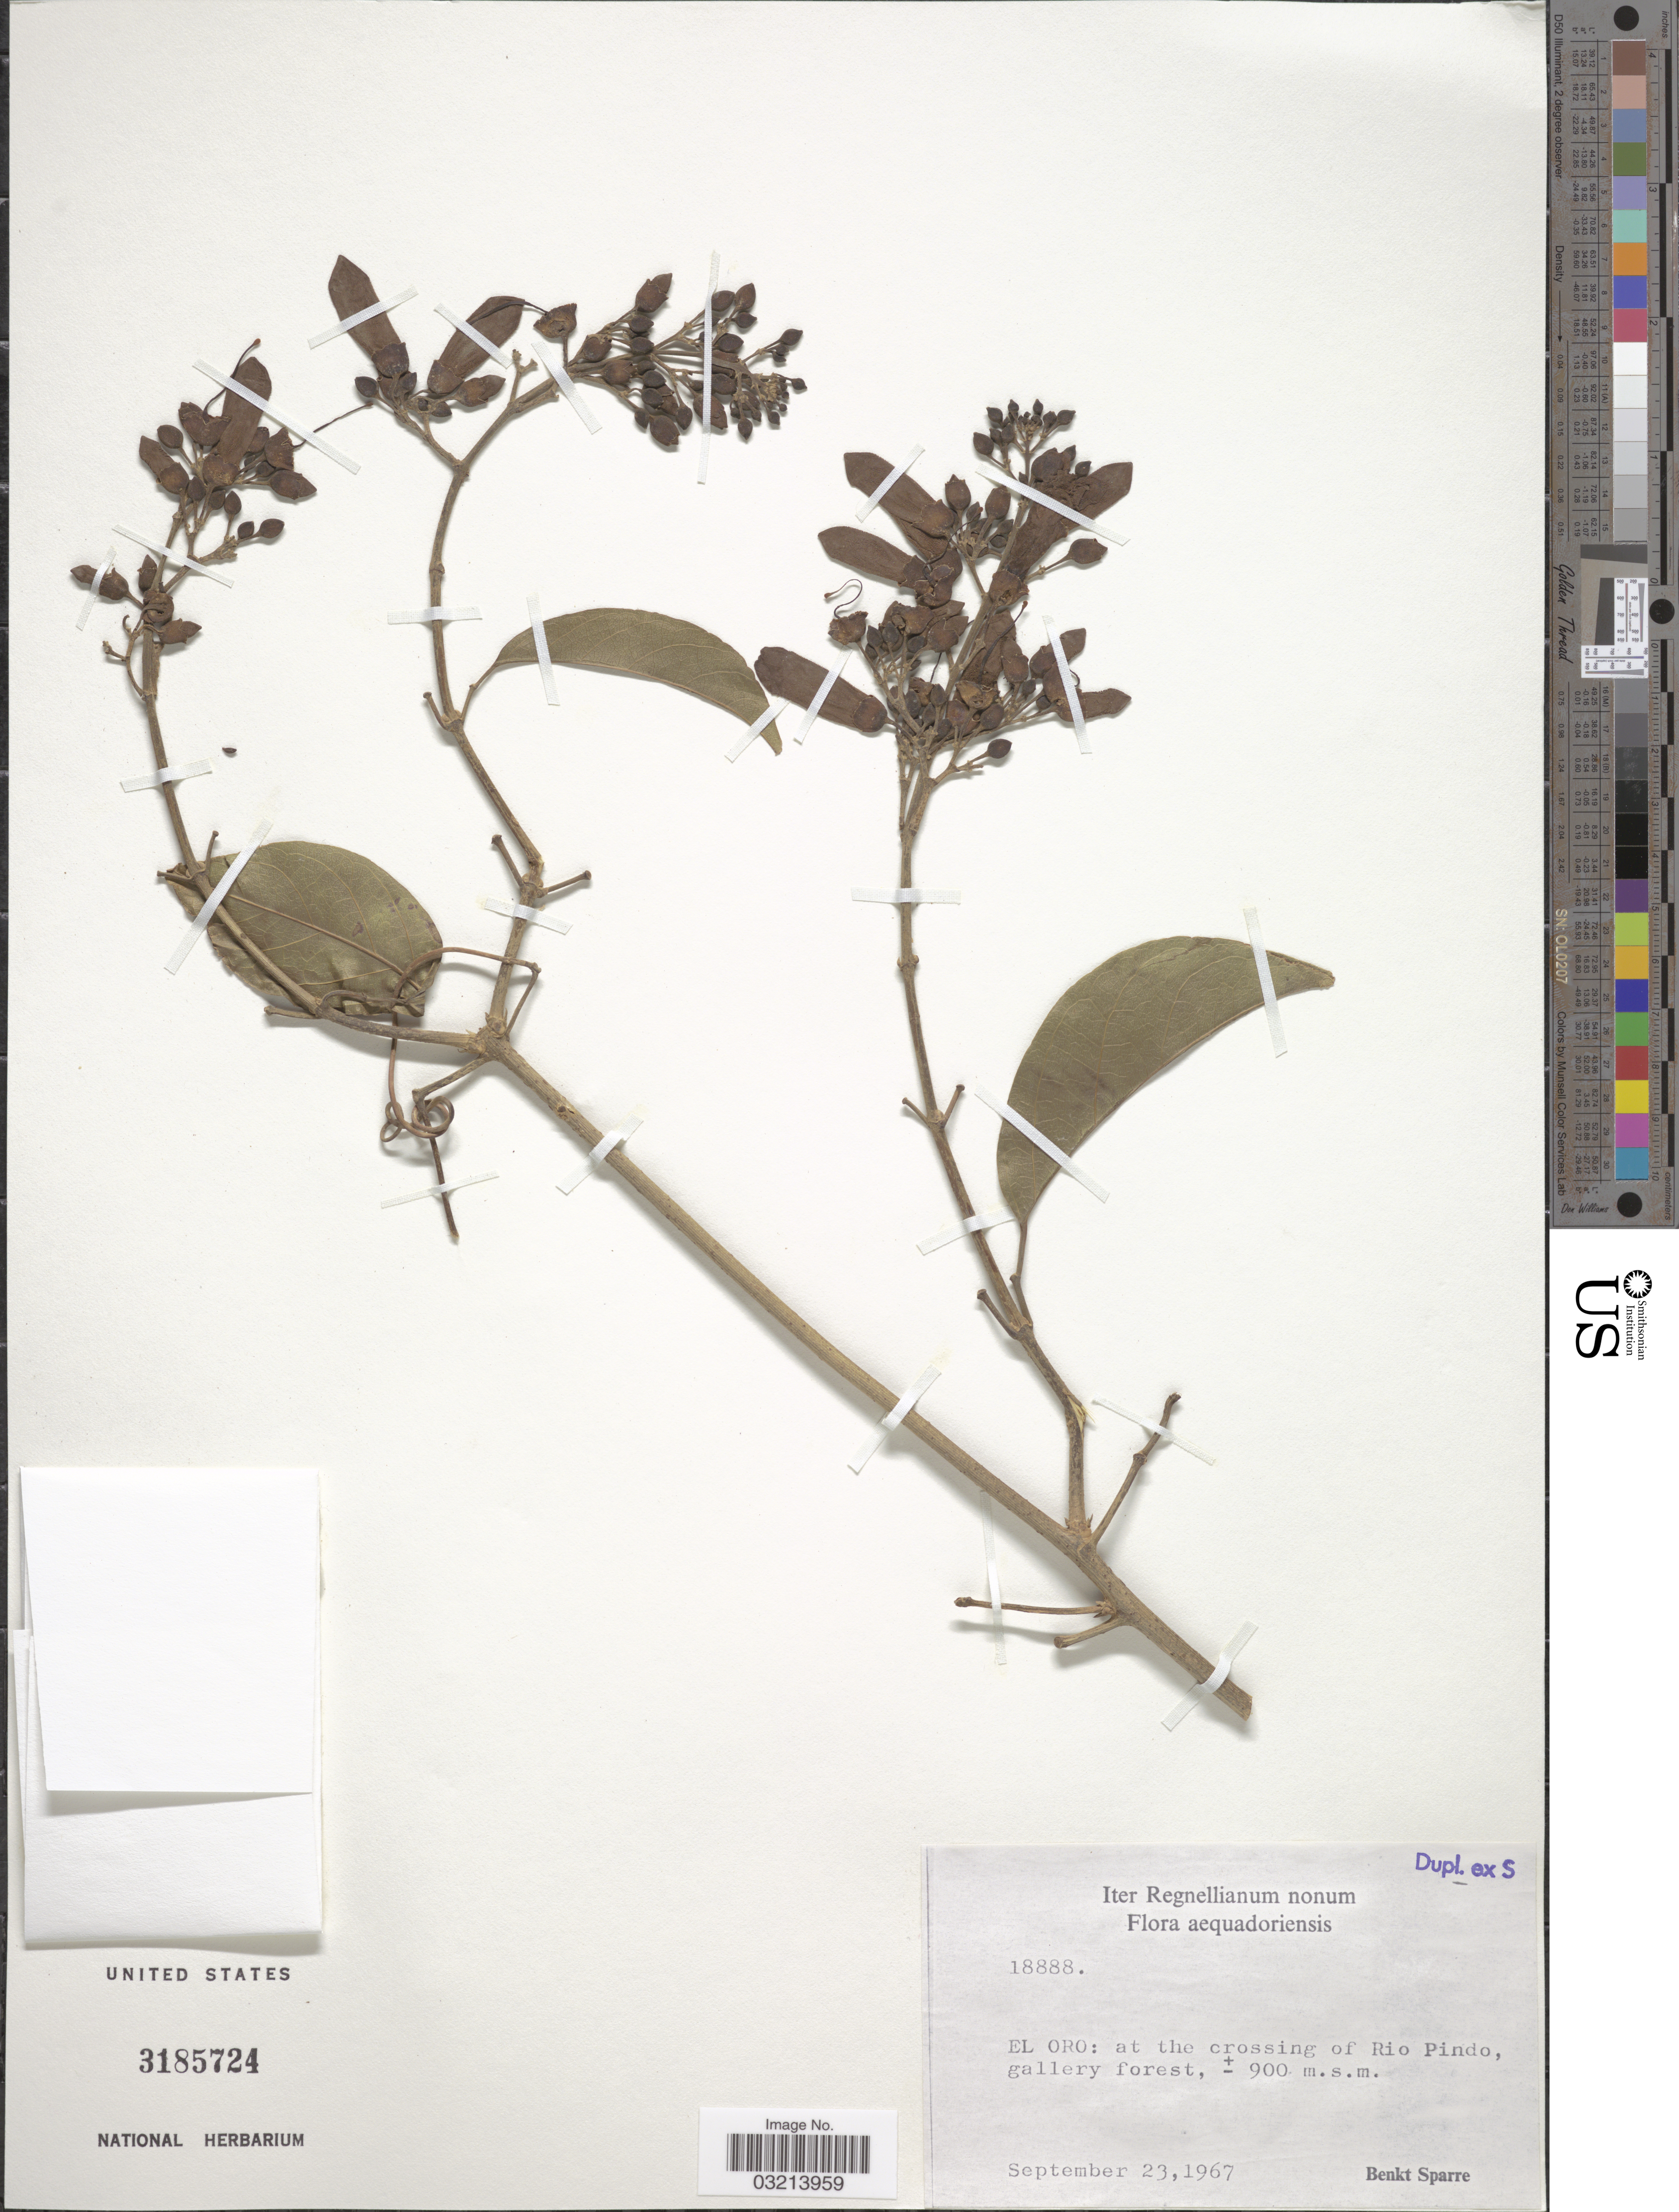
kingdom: Plantae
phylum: Tracheophyta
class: Magnoliopsida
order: Lamiales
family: Bignoniaceae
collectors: B. Sparre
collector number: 18888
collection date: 1967-09-23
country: Ecuador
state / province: El Oro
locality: At the crossing of Rio Pindo, gallery forest.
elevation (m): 900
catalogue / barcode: US 3185724